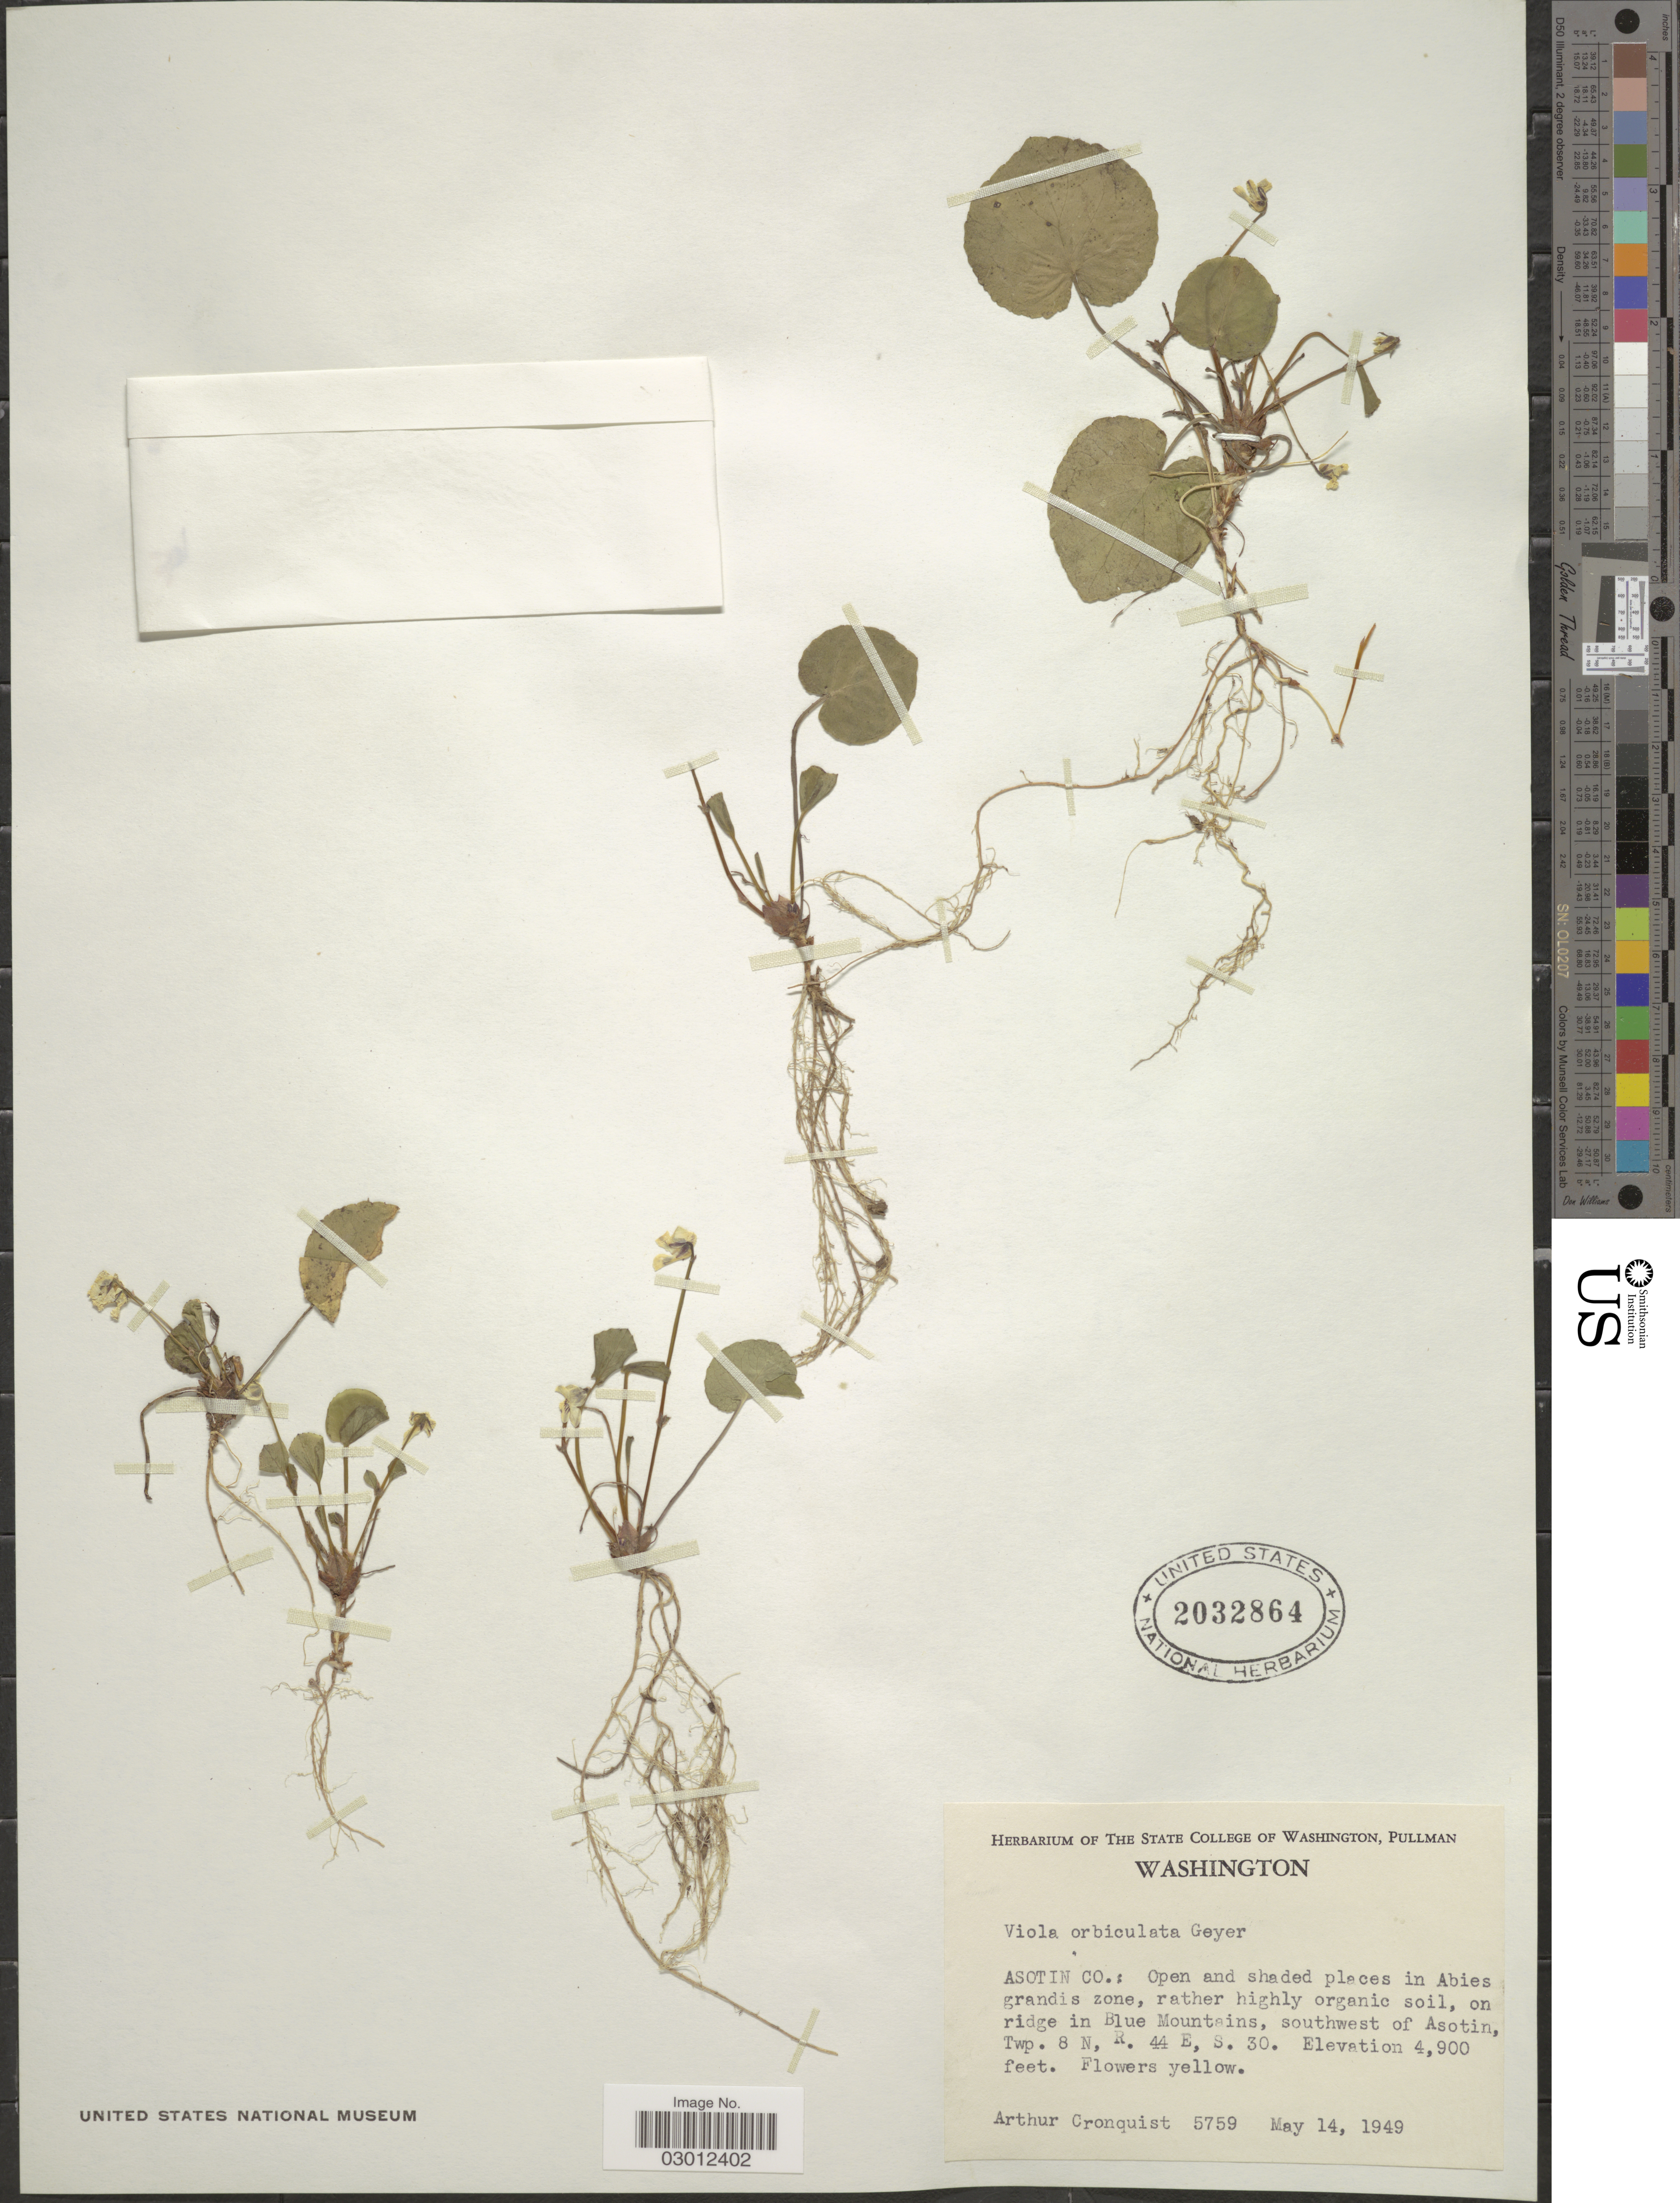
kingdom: Plantae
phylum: Tracheophyta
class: Magnoliopsida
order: Malpighiales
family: Violaceae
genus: Viola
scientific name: Viola orbiculata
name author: Geyer ex Hook.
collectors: A. J. Cronquist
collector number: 5759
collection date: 1949-05-14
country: United States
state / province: Washington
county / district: Asotin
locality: Asotin Co.: Open and shaded places in Abies grandis zone, rather highly organic soil, on ridge in Blue Mountains, southwest of Asotin, Twp. 8 N, R. 44 E, S. 30.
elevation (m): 1494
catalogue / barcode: US 2032864